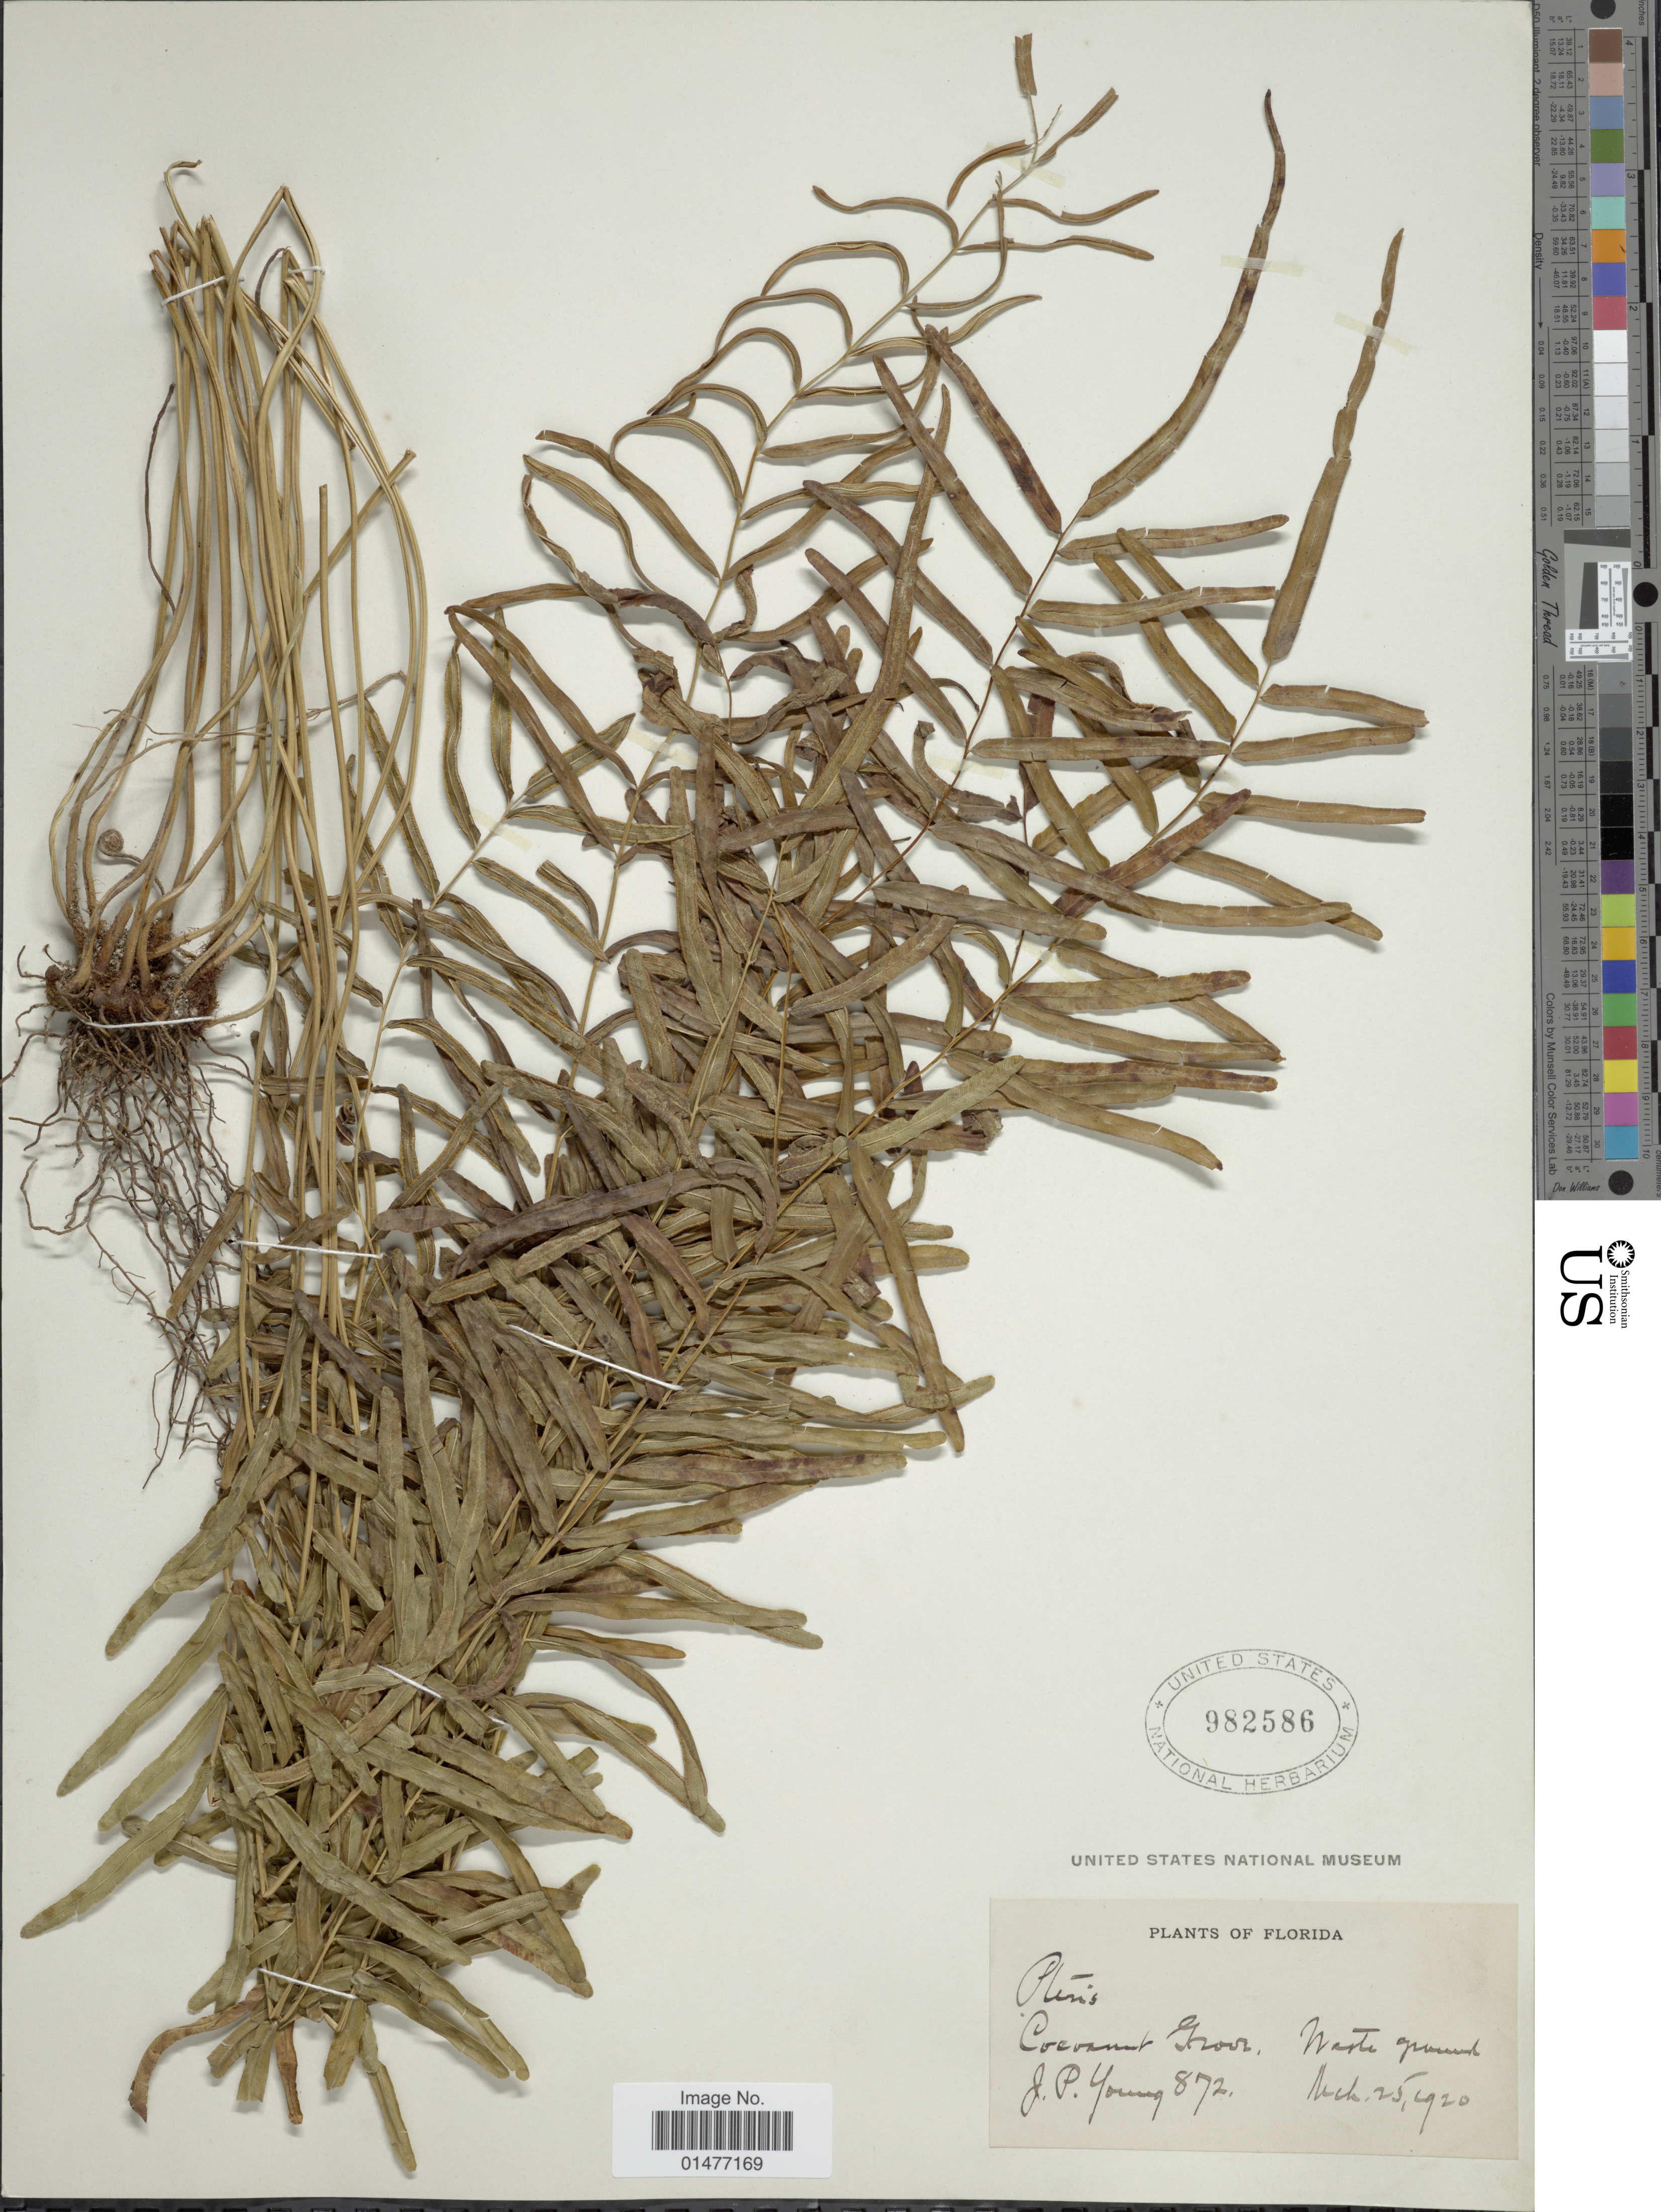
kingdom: Plantae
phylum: Tracheophyta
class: Polypodiopsida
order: Polypodiales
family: Pteridaceae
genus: Pteris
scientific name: Pteris bahamenis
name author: (J. Agardh) Fée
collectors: J. P. Young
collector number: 872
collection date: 1920-03-25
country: United States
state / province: Florida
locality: Coconut Grove, waste ground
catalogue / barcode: US 982586